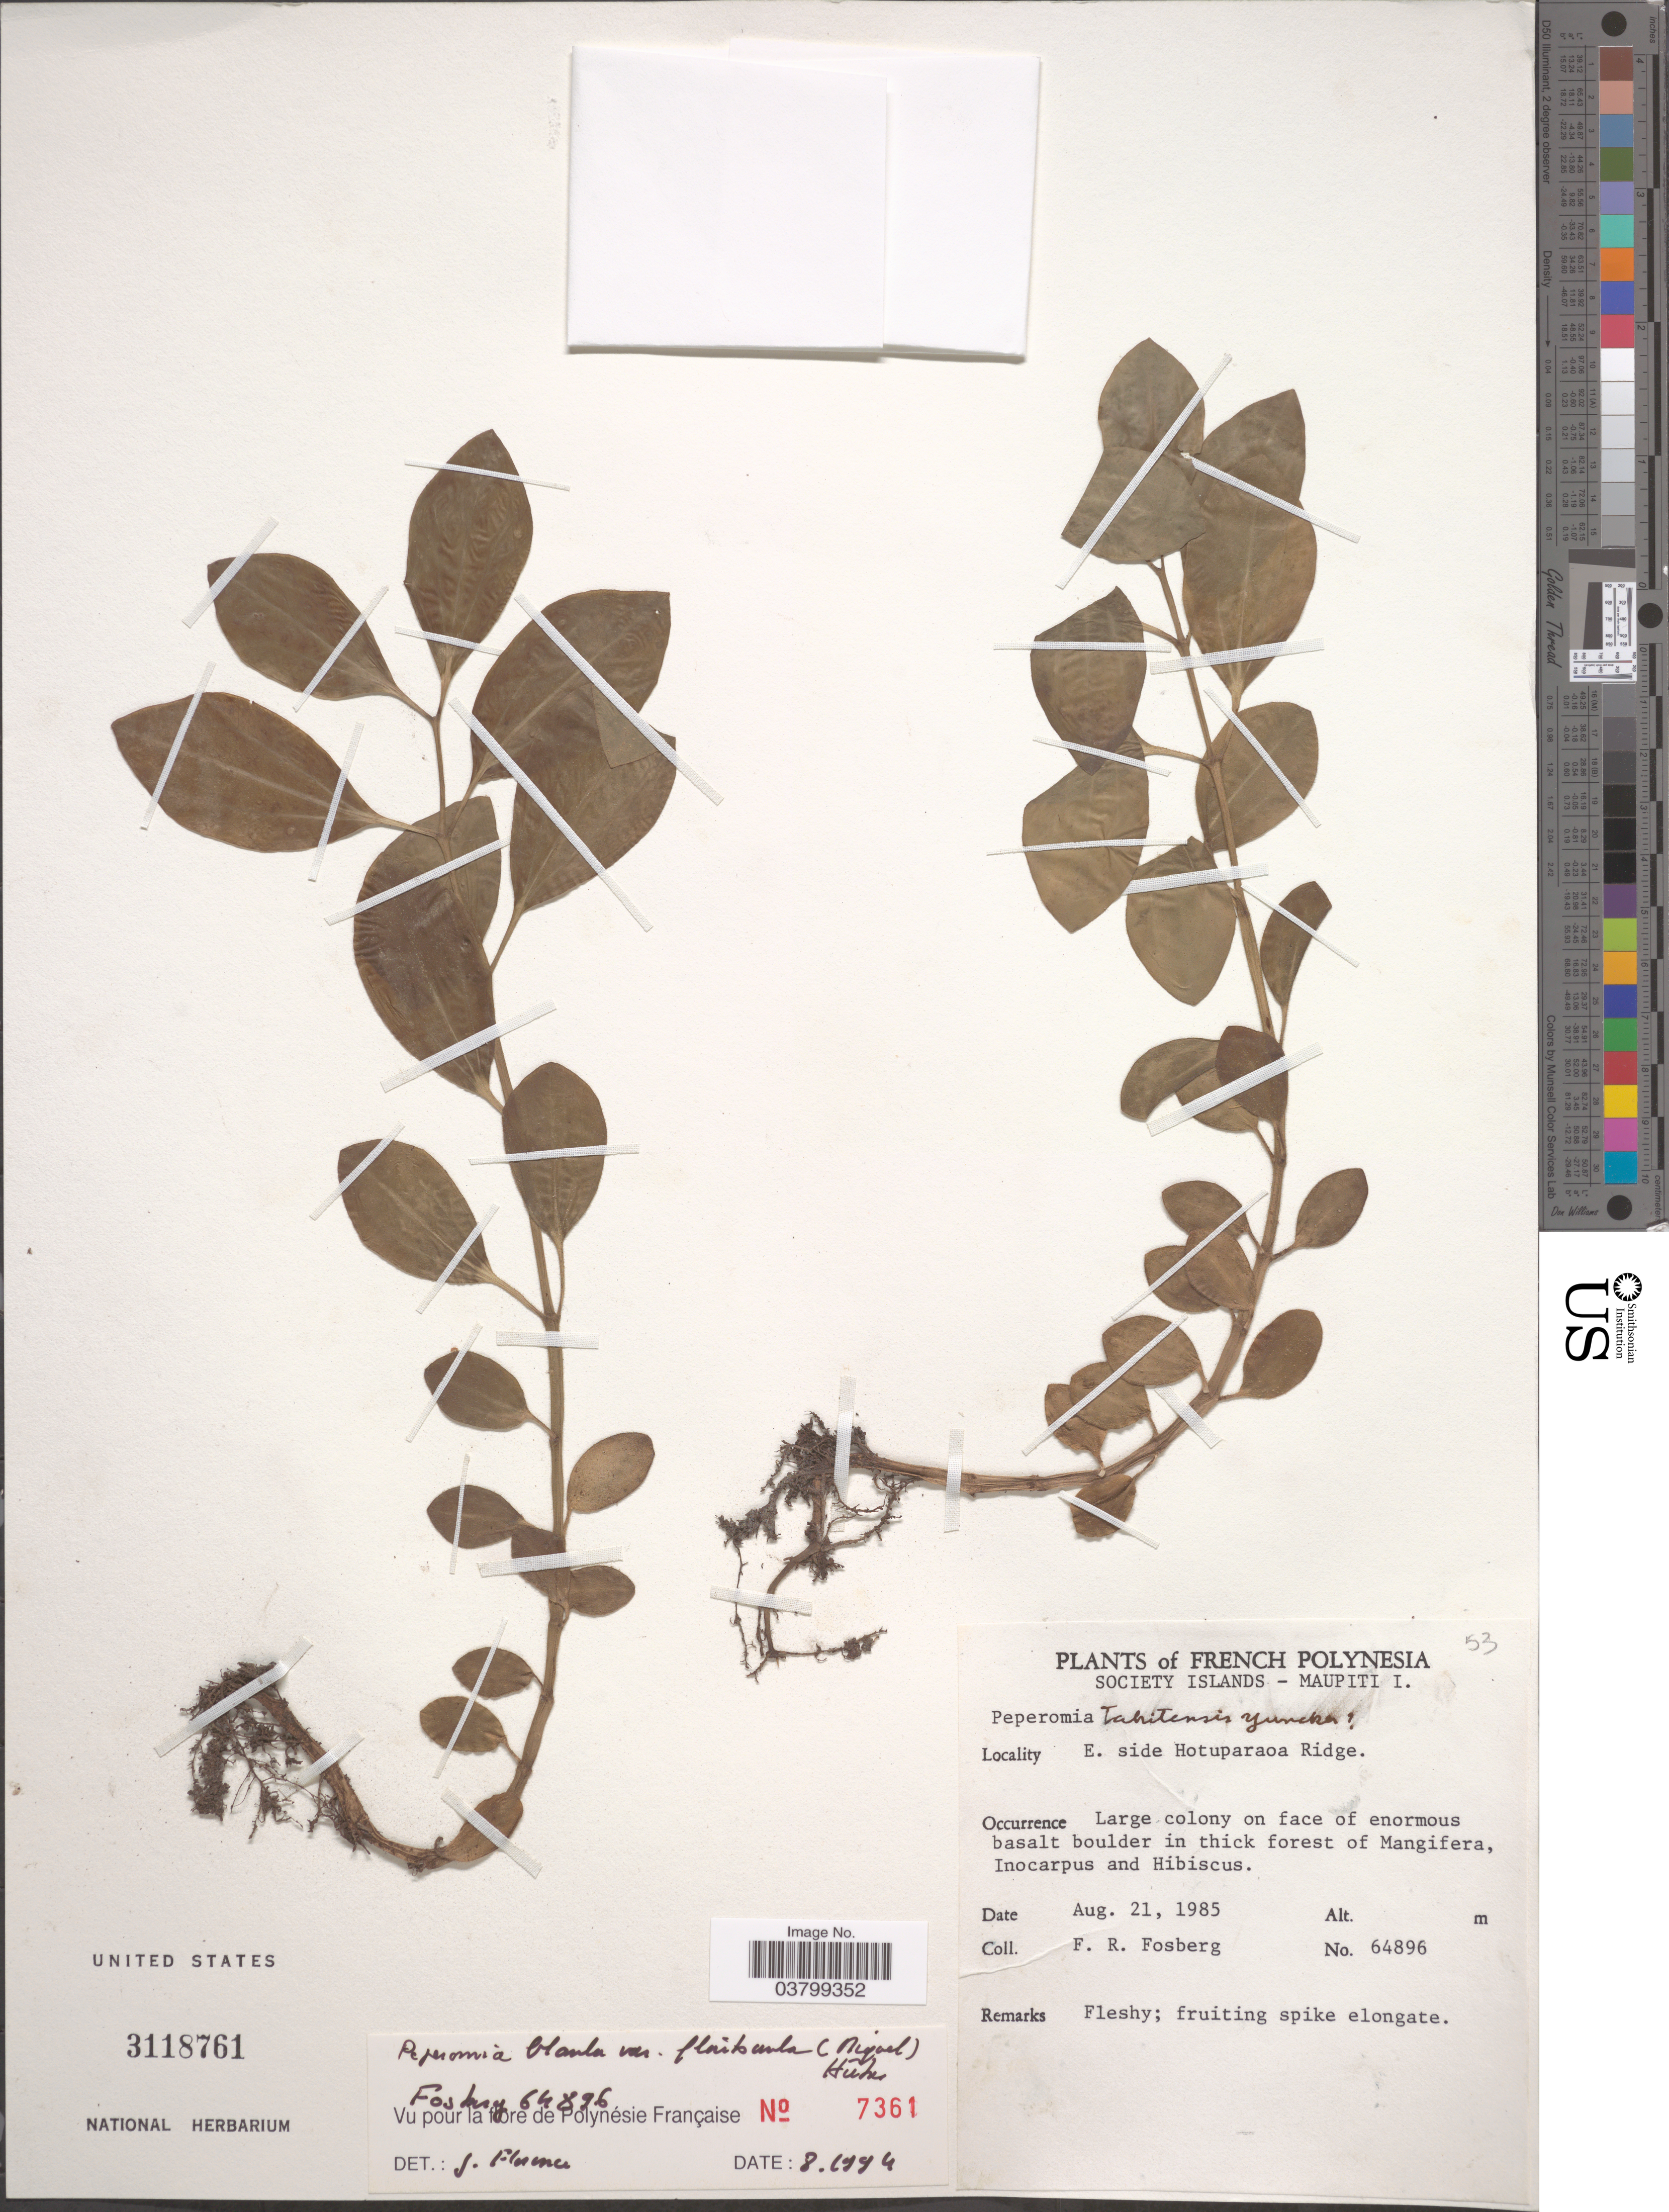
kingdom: Plantae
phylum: Tracheophyta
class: Magnoliopsida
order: Piperales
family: Piperaceae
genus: Peperomia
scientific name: Peperomia leptostachya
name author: Hook. & Arn.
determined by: Wagner, W. L., (BOT), Smithsonian Institution - National Museum of Natural History (UNITED STATES)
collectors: F. R. Fosberg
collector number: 64896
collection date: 1985-08-21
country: French Polynesia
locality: Society Islands - Maupiti I. E. side Hotuparaoa Ridge.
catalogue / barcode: US 3118761